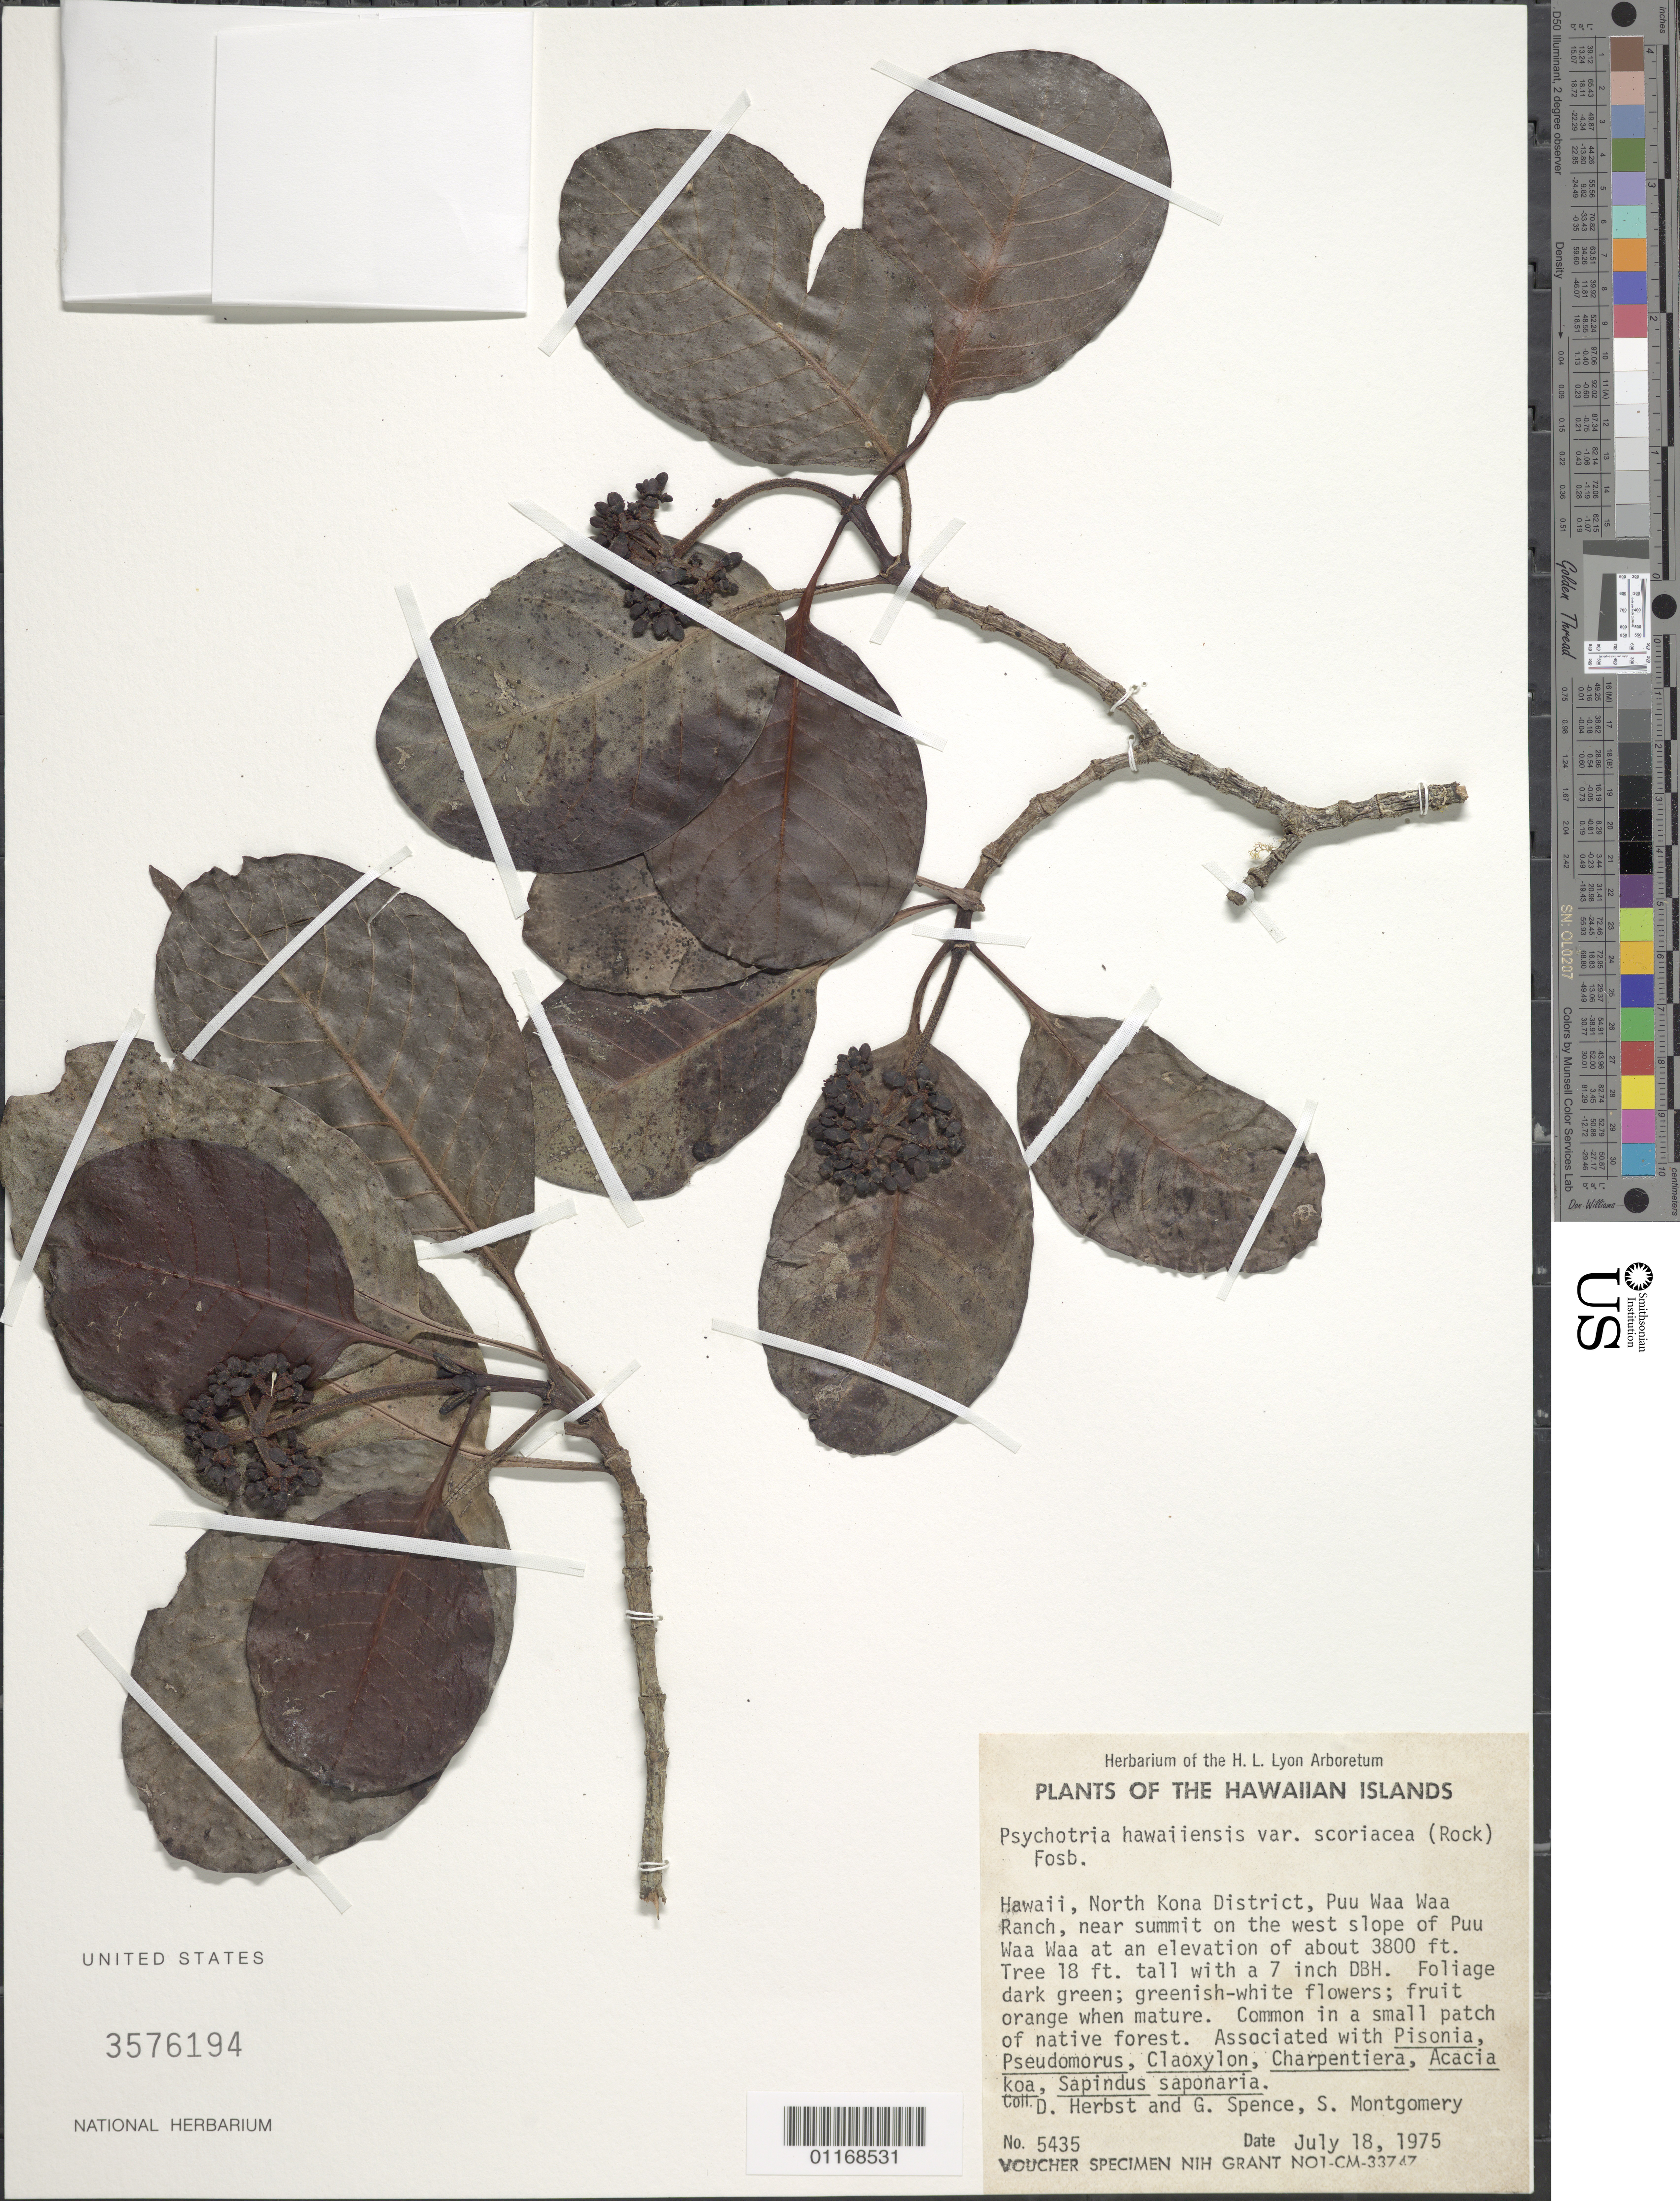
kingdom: Plantae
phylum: Tracheophyta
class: Magnoliopsida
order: Gentianales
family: Rubiaceae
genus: Psychotria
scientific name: Psychotria hawaiiensis var. scoriacea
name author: (Rock) Fosberg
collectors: D. R. Herbst, G. Spence & S. Montgomery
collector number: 5435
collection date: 1975-07-18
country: United States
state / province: Hawaii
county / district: Hawaii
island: Hawaii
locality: North Kona District, Pu'u Waa Waa Ranch, near summit on the west slope of Pu'u Waa Waa.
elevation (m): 1158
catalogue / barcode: US 3576194